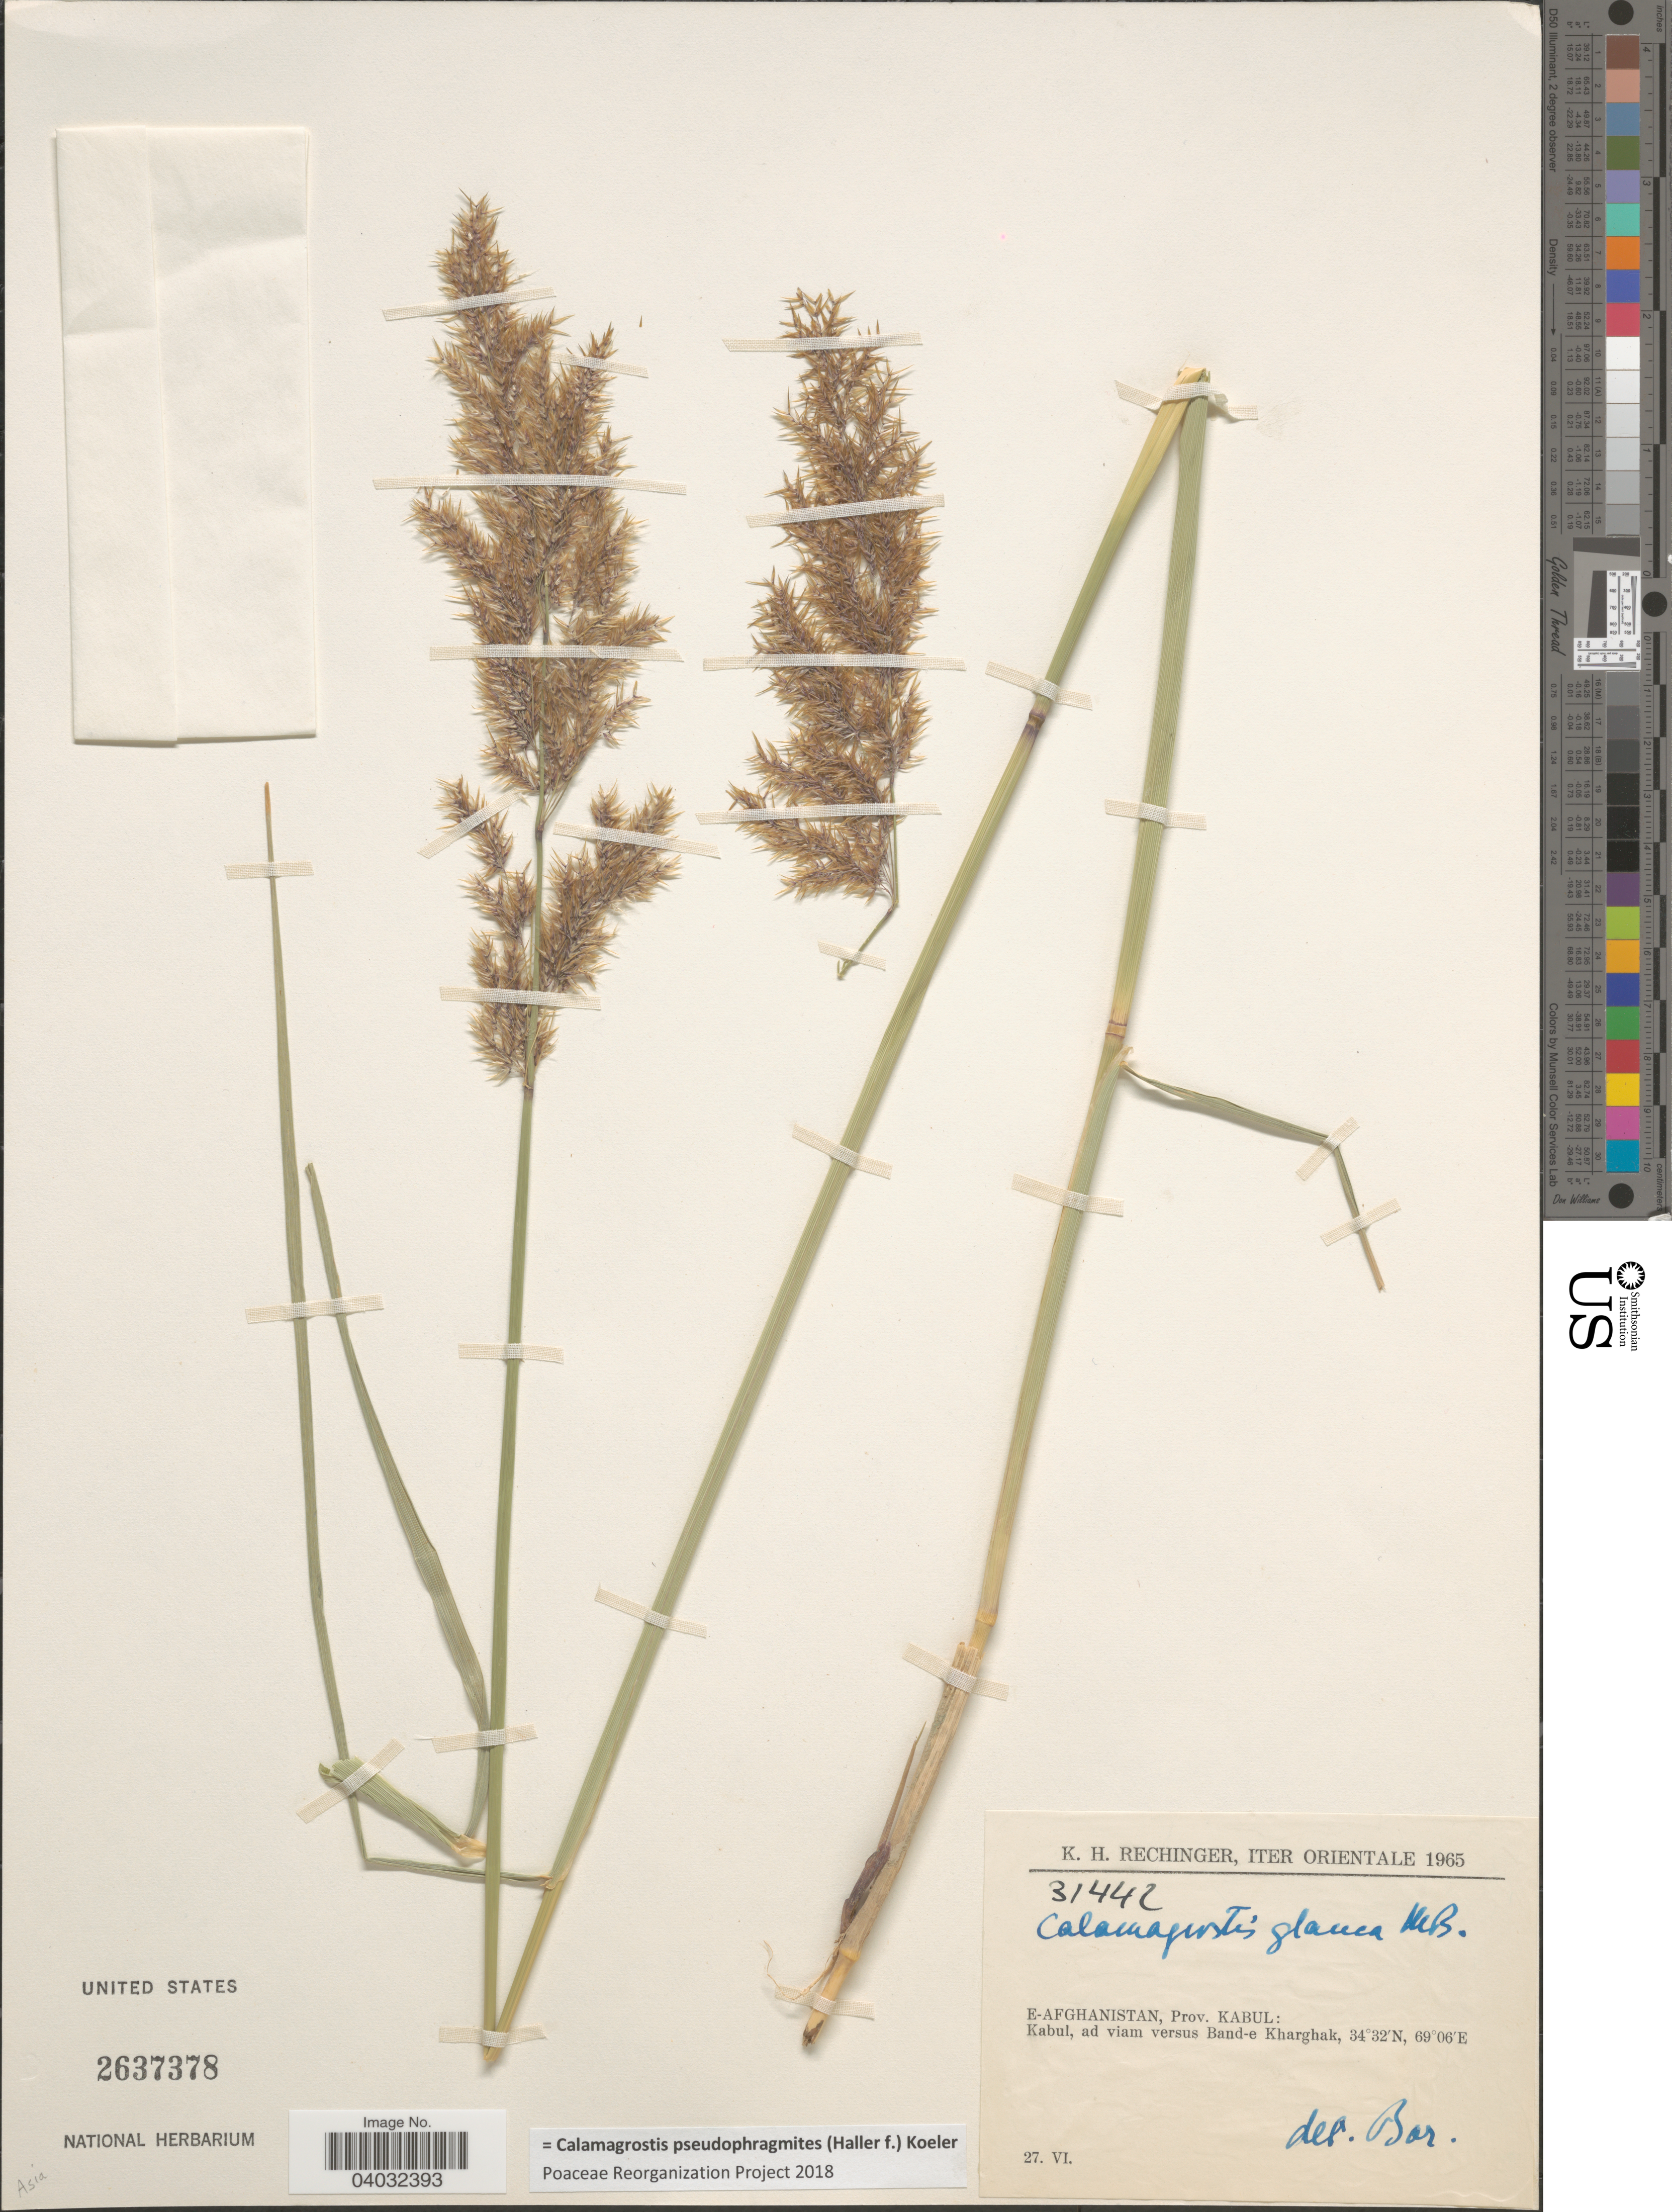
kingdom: Plantae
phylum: Tracheophyta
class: Liliopsida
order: Poales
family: Poaceae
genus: Calamagrostis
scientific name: Calamagrostis pseudophragmites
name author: (Haller f.) Koeler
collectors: K. H. Rechinger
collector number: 31442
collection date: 1965-06-27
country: Afghanistan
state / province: Kabul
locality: Iter Orientale. E-Afghanistan: Kabul, ad viam versus Band-e Kharghak.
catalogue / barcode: US 2637378